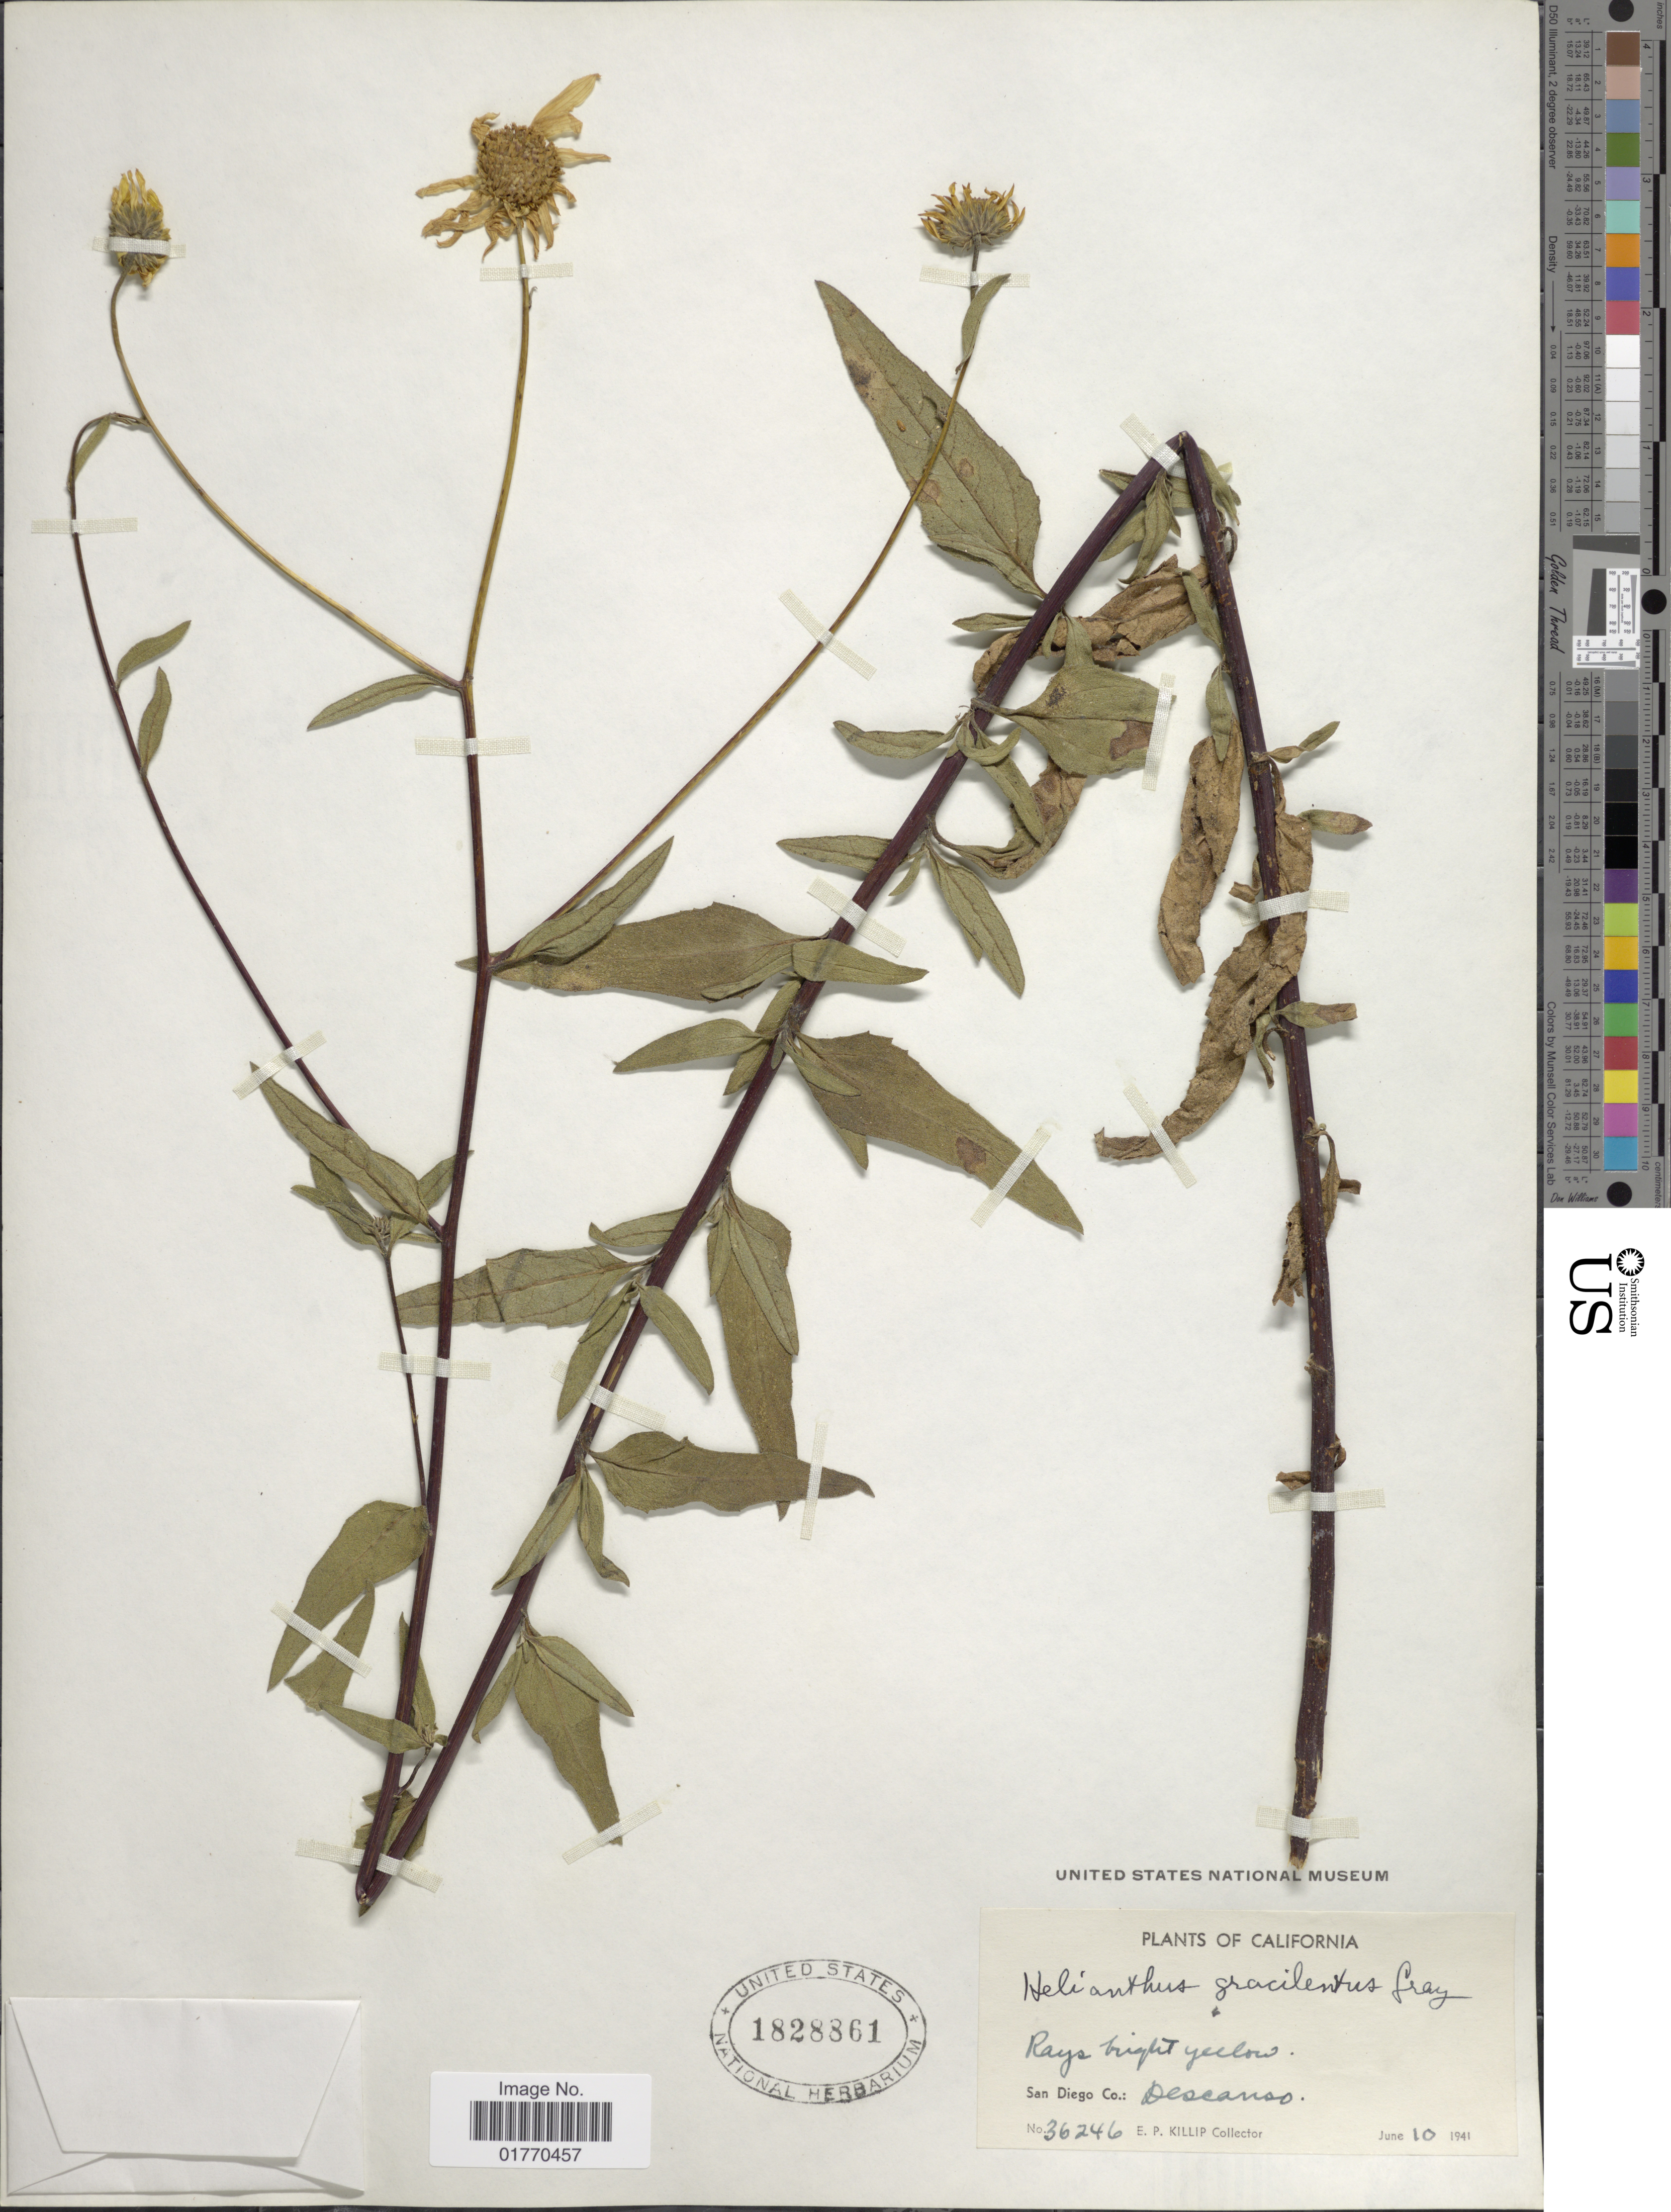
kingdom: Plantae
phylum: Tracheophyta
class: Magnoliopsida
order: Asterales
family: Asteraceae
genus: Helianthus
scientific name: Helianthus gracilentus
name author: A. Gray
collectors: E. P. Killip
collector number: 36246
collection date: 1941-06-10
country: United States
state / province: California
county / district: San Diego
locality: San Diego Co.: Descanso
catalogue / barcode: US 1828861